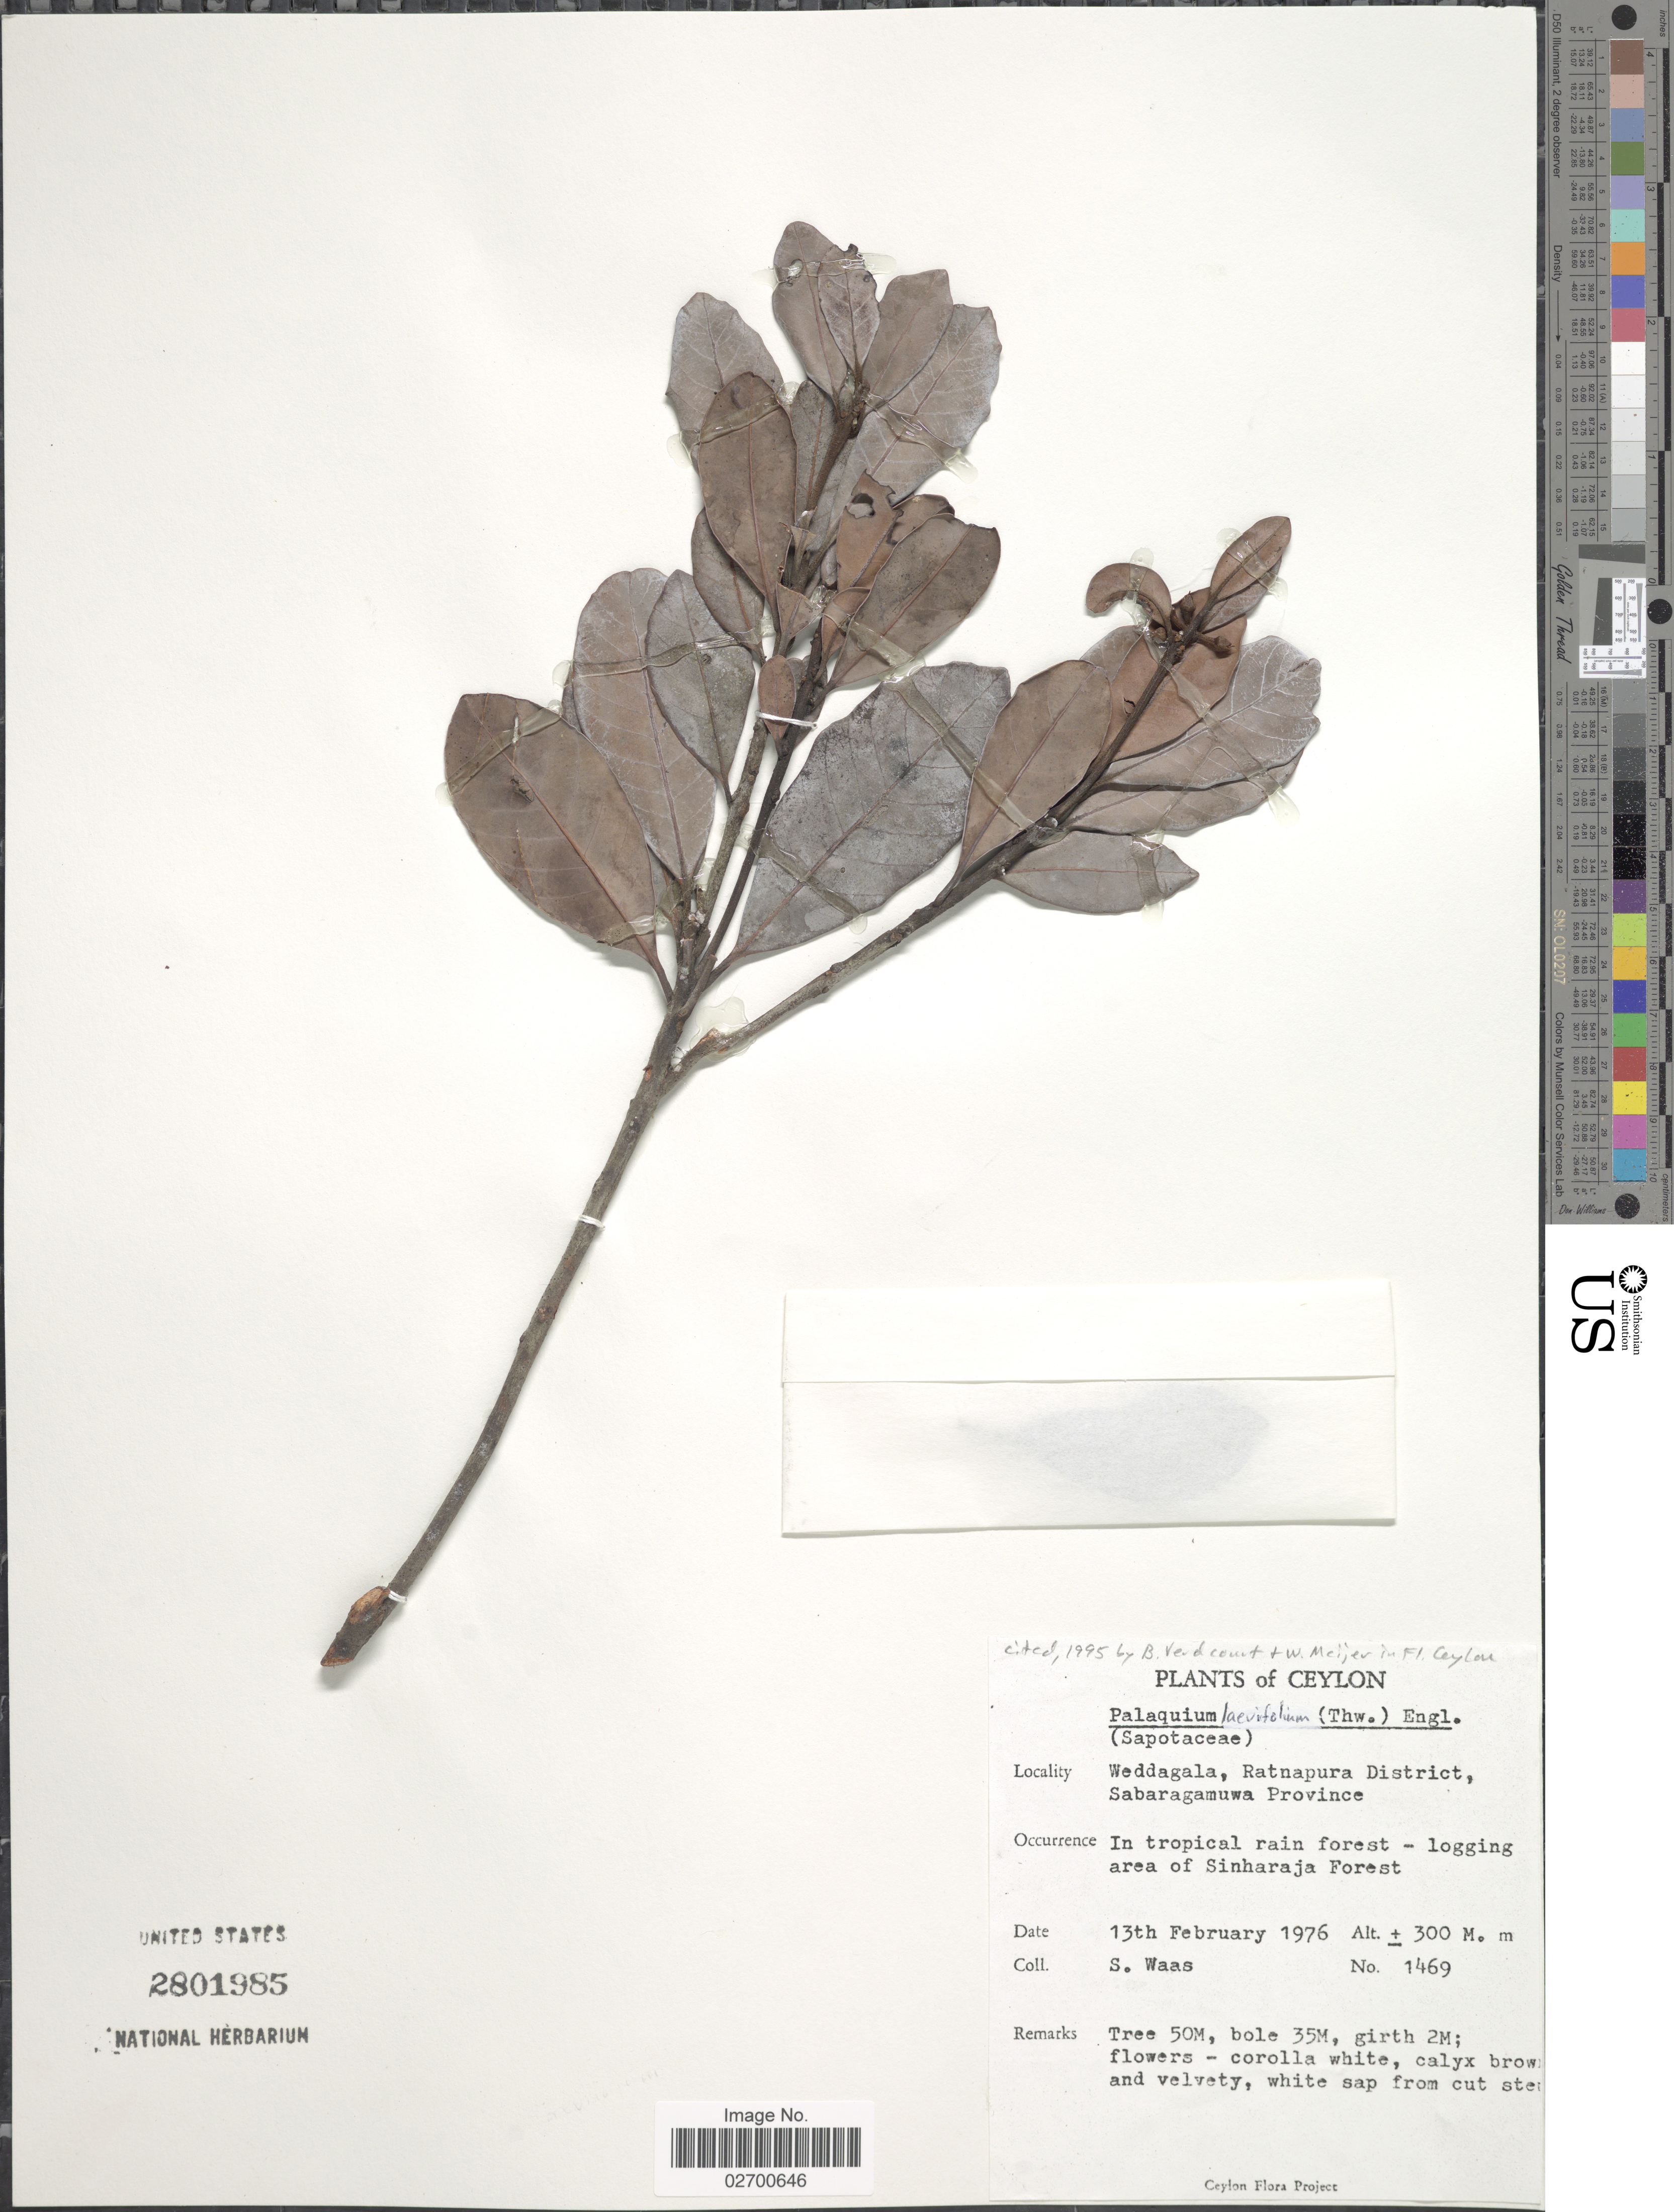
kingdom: Plantae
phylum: Tracheophyta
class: Magnoliopsida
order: Ericales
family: Sapotaceae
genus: Palaquium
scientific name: Palaquium laevifolium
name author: Engl.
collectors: S. Waas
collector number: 1469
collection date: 1976-02-13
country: Sri Lanka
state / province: Sabaragamuwa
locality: Ceylon, Weddagala, Ratnapura District, Sabaragamuwa Province. In tropical rain forest - logging area of Sinharaja Forest.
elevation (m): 300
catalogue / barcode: US 2801985